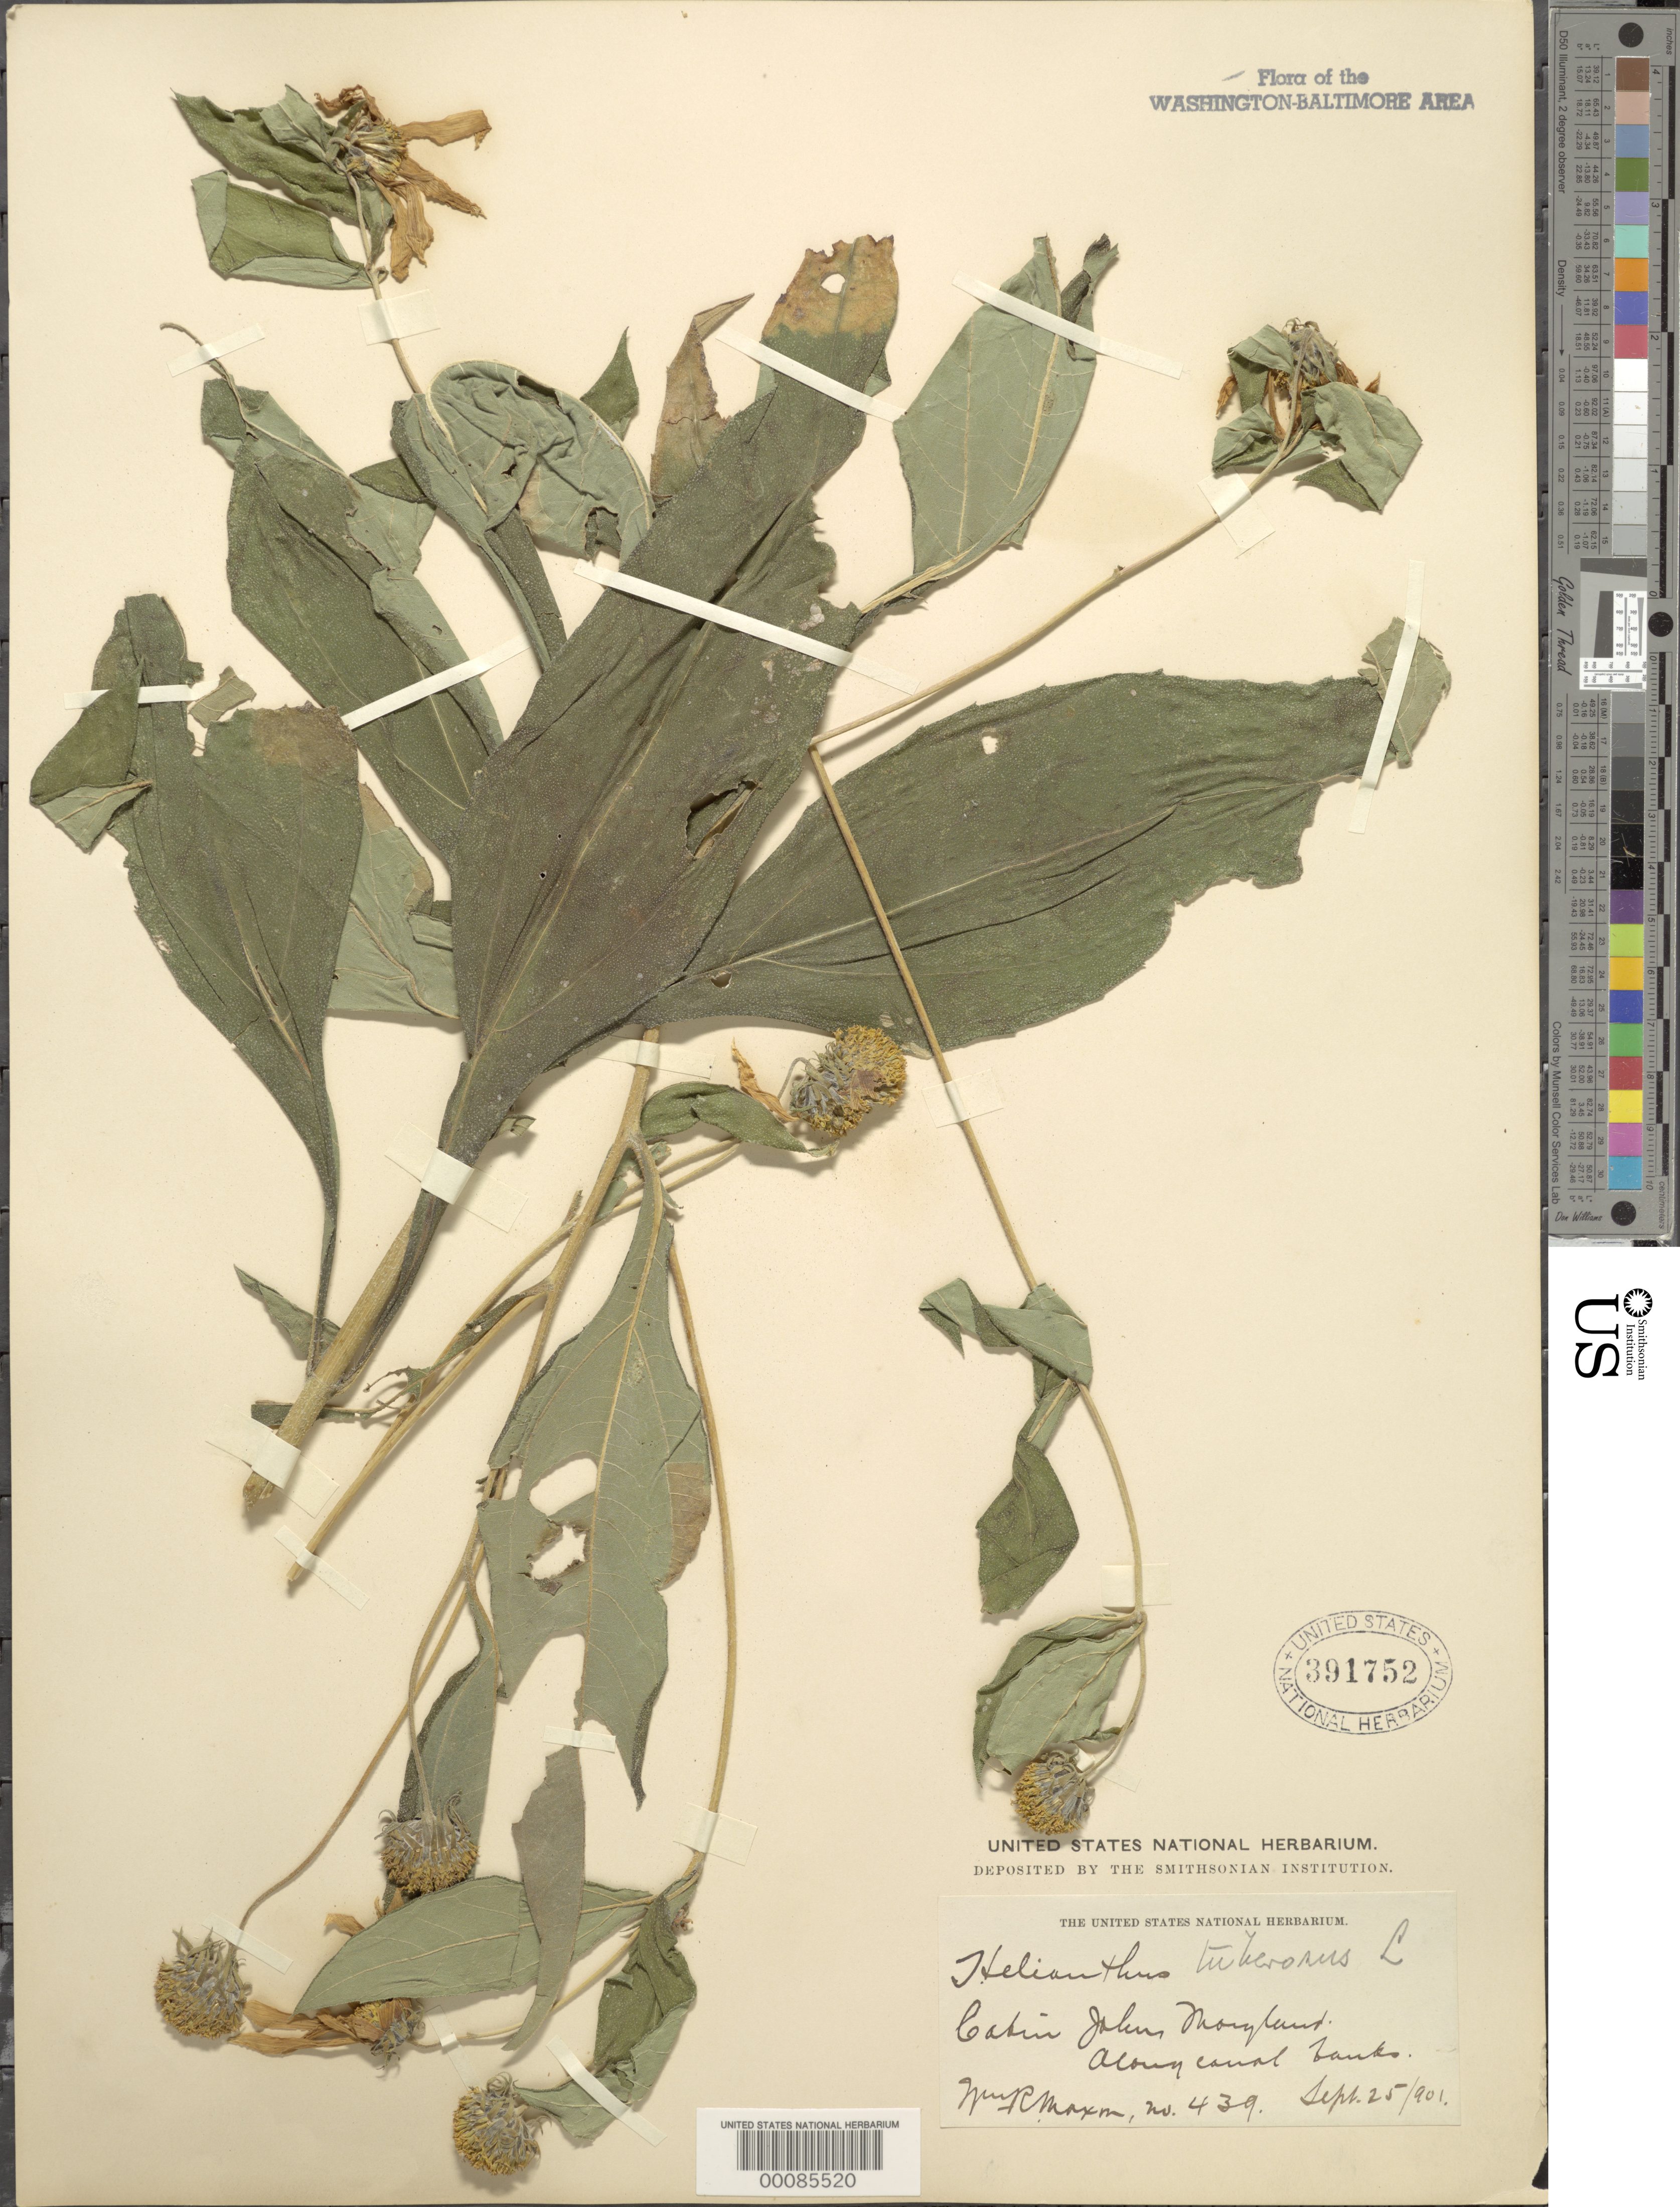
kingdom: Plantae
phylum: Tracheophyta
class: Magnoliopsida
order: Asterales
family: Asteraceae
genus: Helianthus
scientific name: Helianthus tuberosus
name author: L.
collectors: W. R. Maxon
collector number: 439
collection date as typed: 25 Sep 1901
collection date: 1901-09-25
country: United States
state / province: Maryland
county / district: Montgomery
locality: Cabin John C. & O. Canal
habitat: Canal bank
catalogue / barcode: US 391752